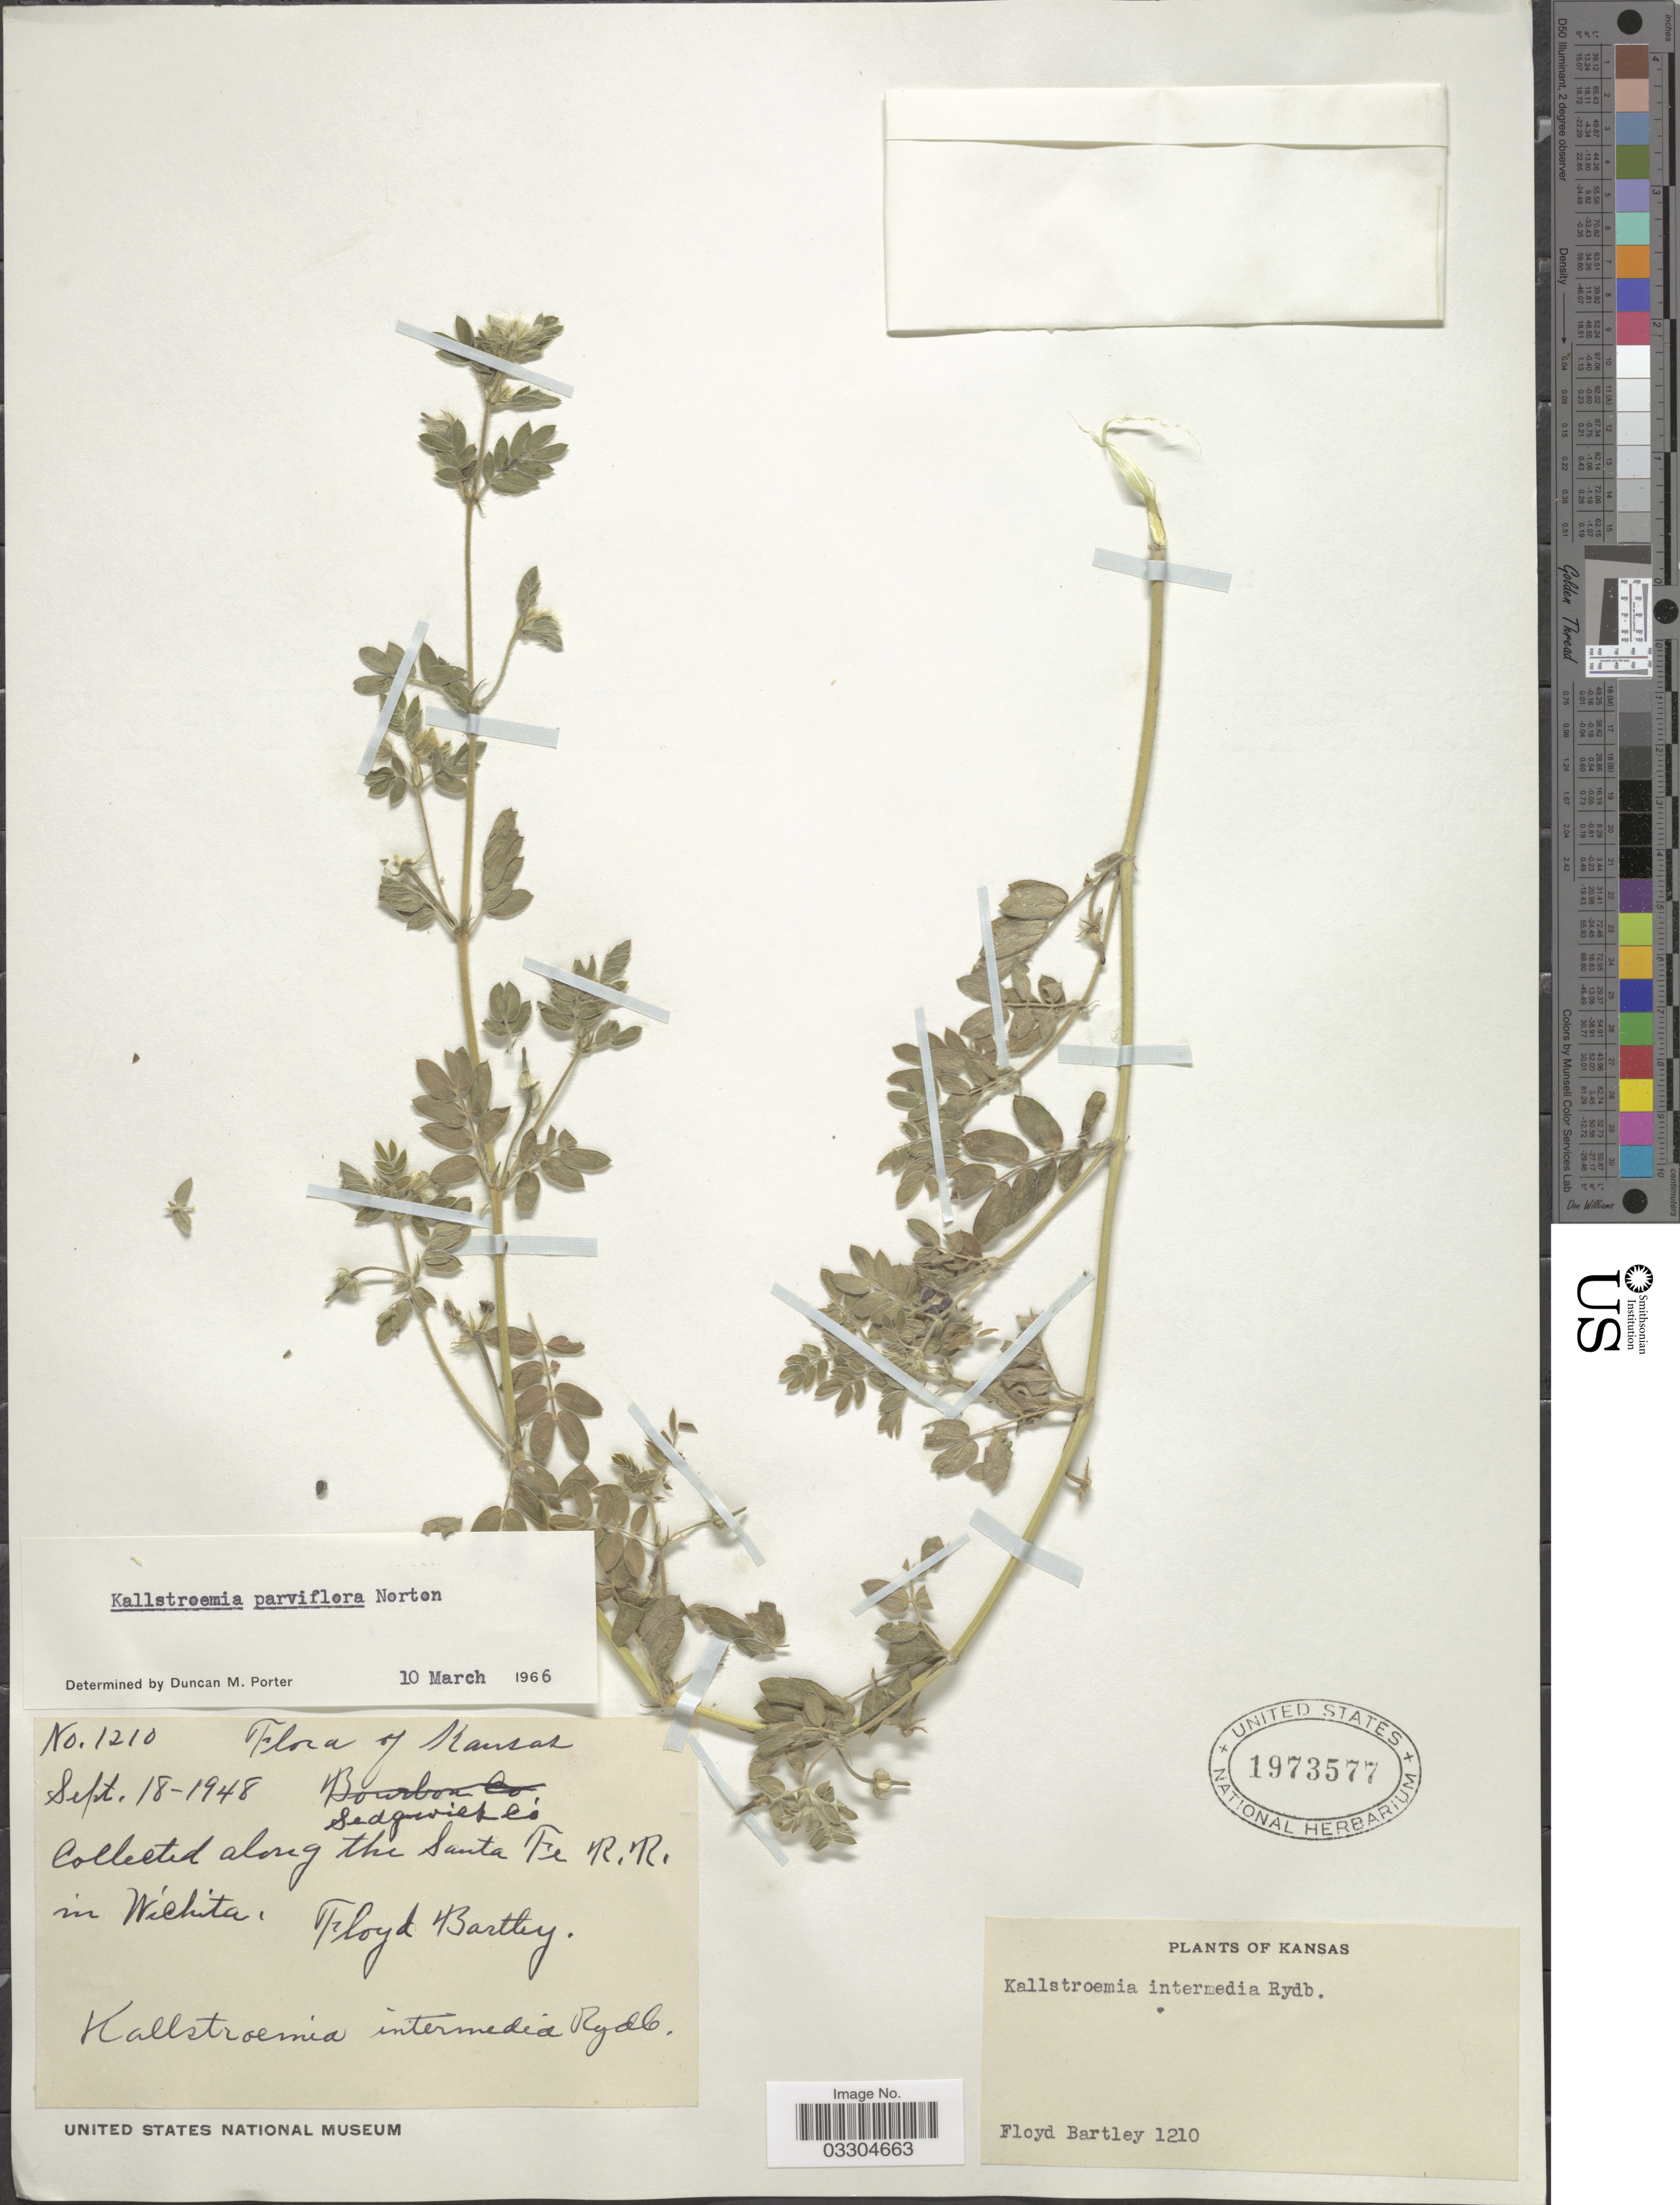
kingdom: Plantae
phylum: Tracheophyta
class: Magnoliopsida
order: Zygophyllales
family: Zygophyllaceae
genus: Kallstroemia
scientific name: Kallstroemia parviflora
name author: Norton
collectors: F. Bartley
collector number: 1210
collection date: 1948-09-18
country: United States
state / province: Kansas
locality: Along the Santa Fe R.R. in Wichita.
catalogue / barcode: US 1973577